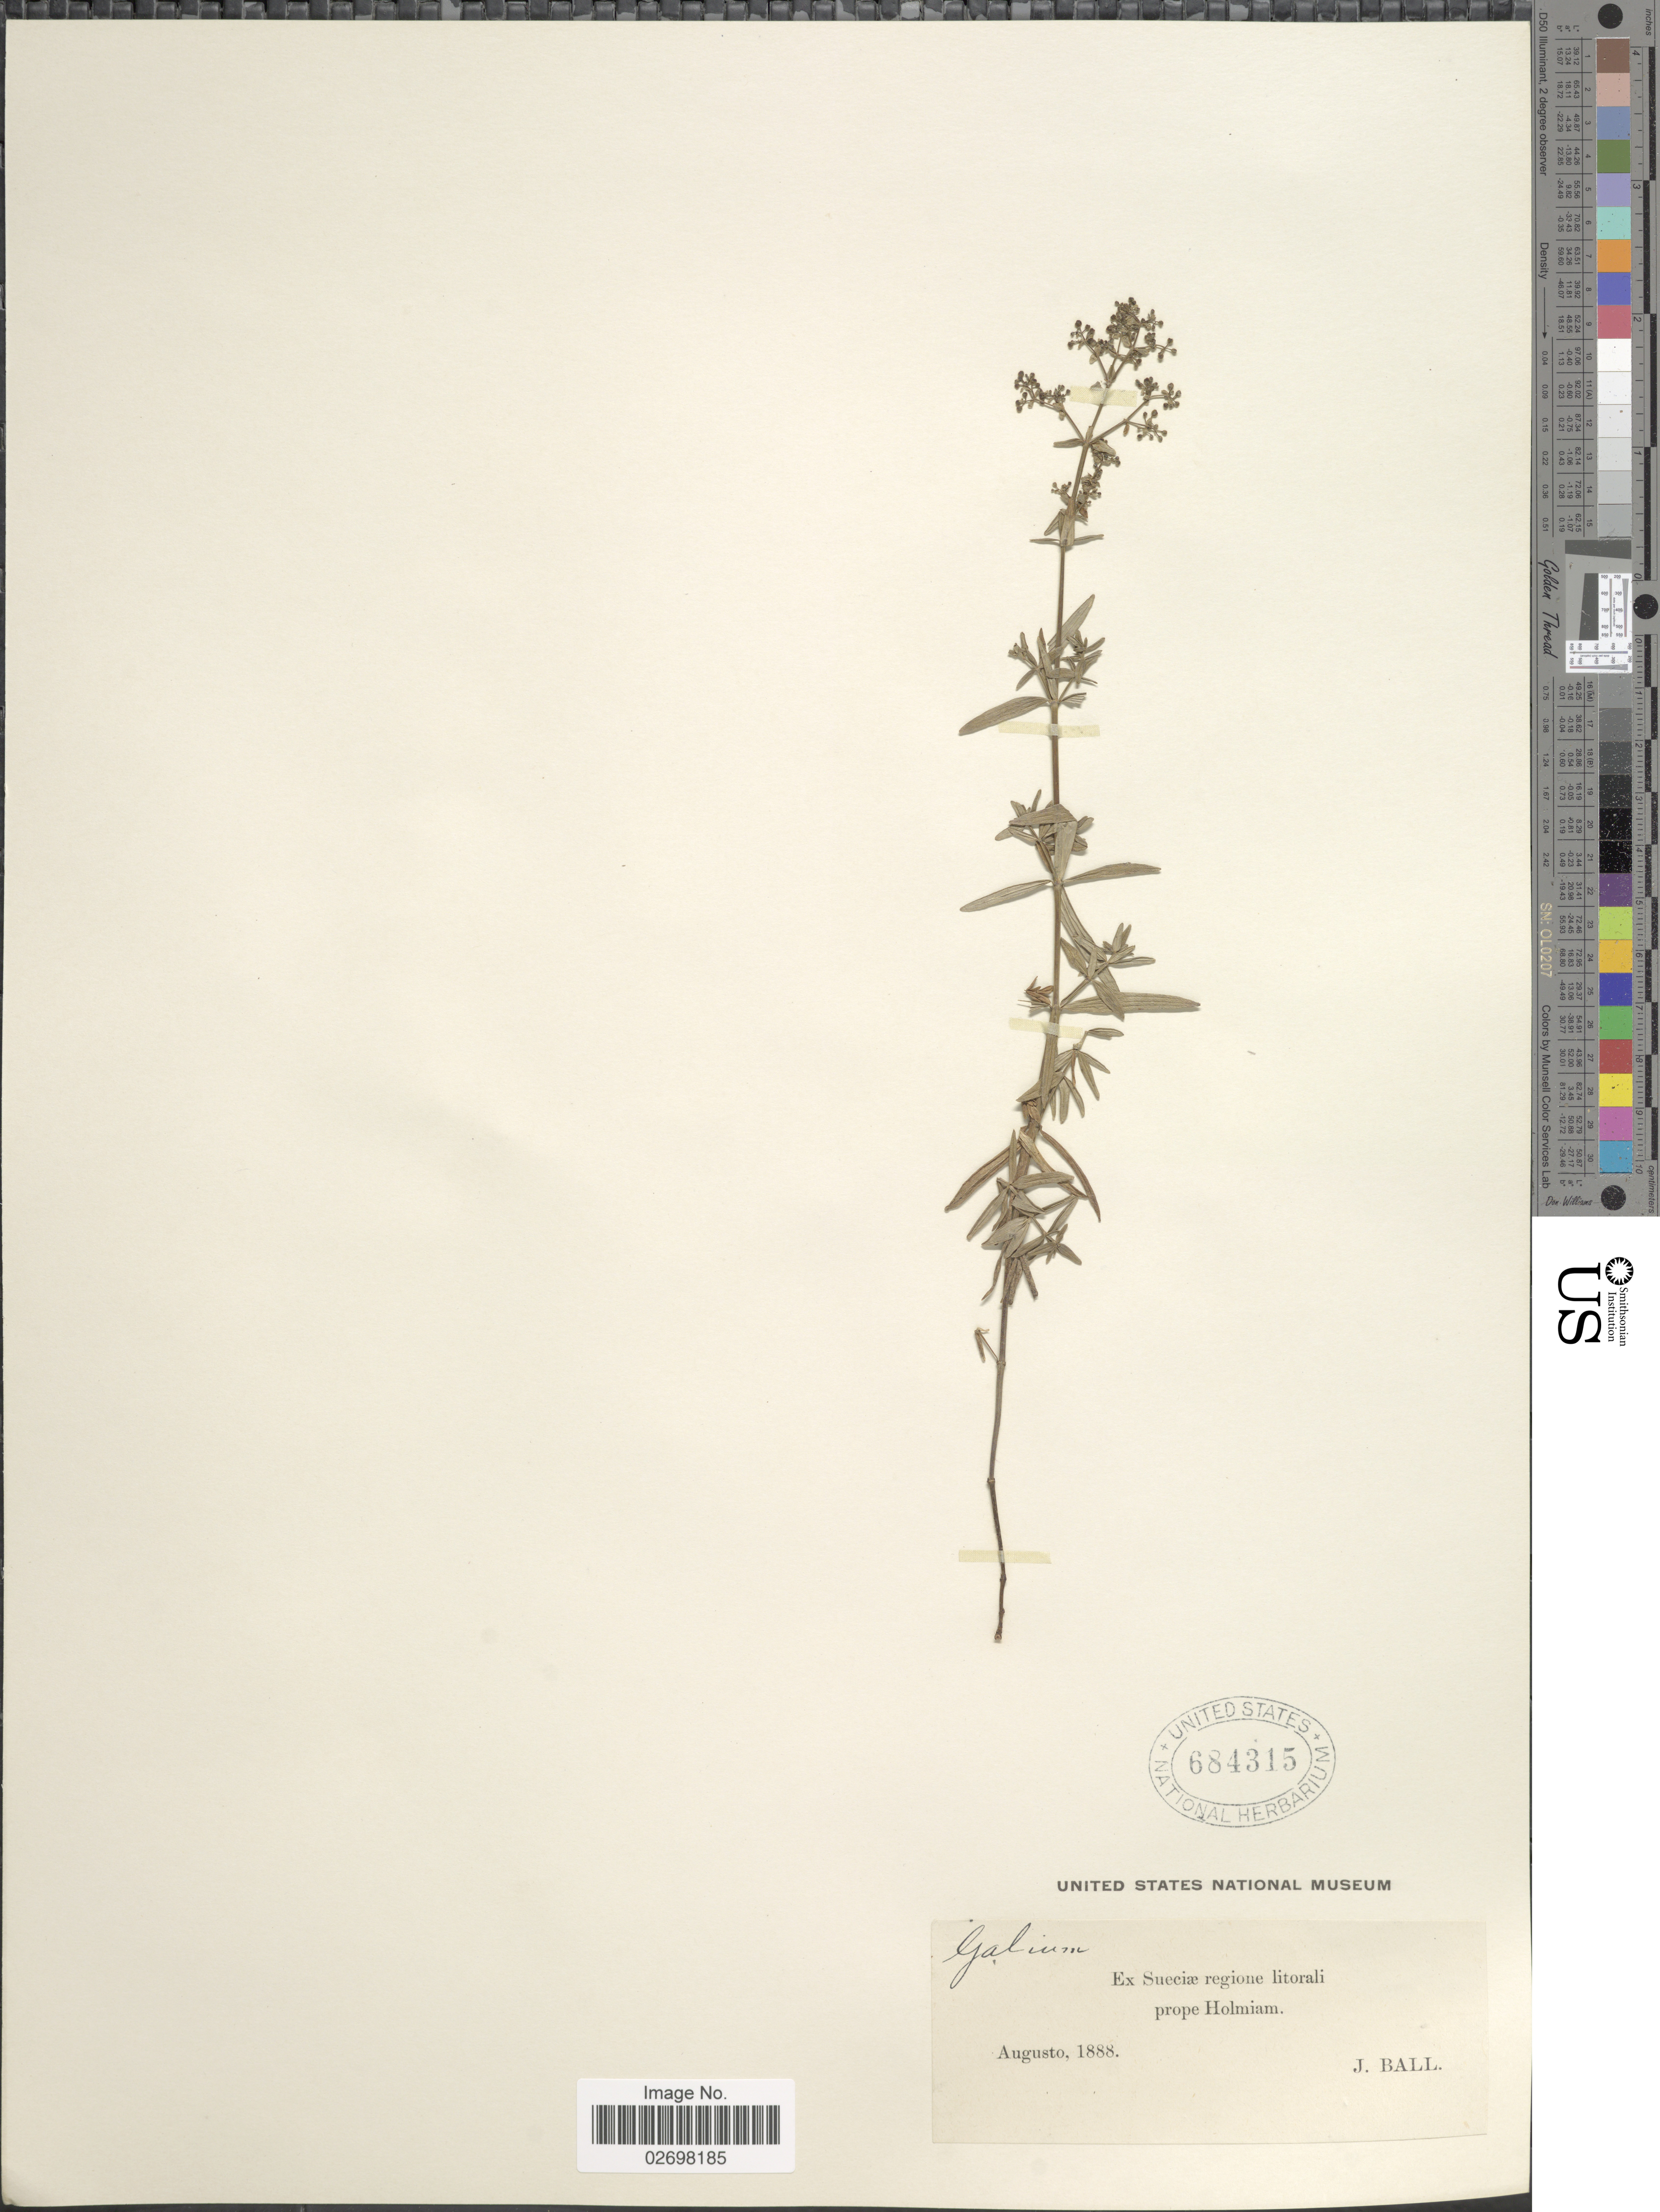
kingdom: Plantae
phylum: Tracheophyta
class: Magnoliopsida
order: Gentianales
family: Rubiaceae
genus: Galium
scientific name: Galium sp.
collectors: J. Ball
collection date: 1888-08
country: Sweden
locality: Sueciæ regione litorali prope Holmiam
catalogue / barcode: US 684315